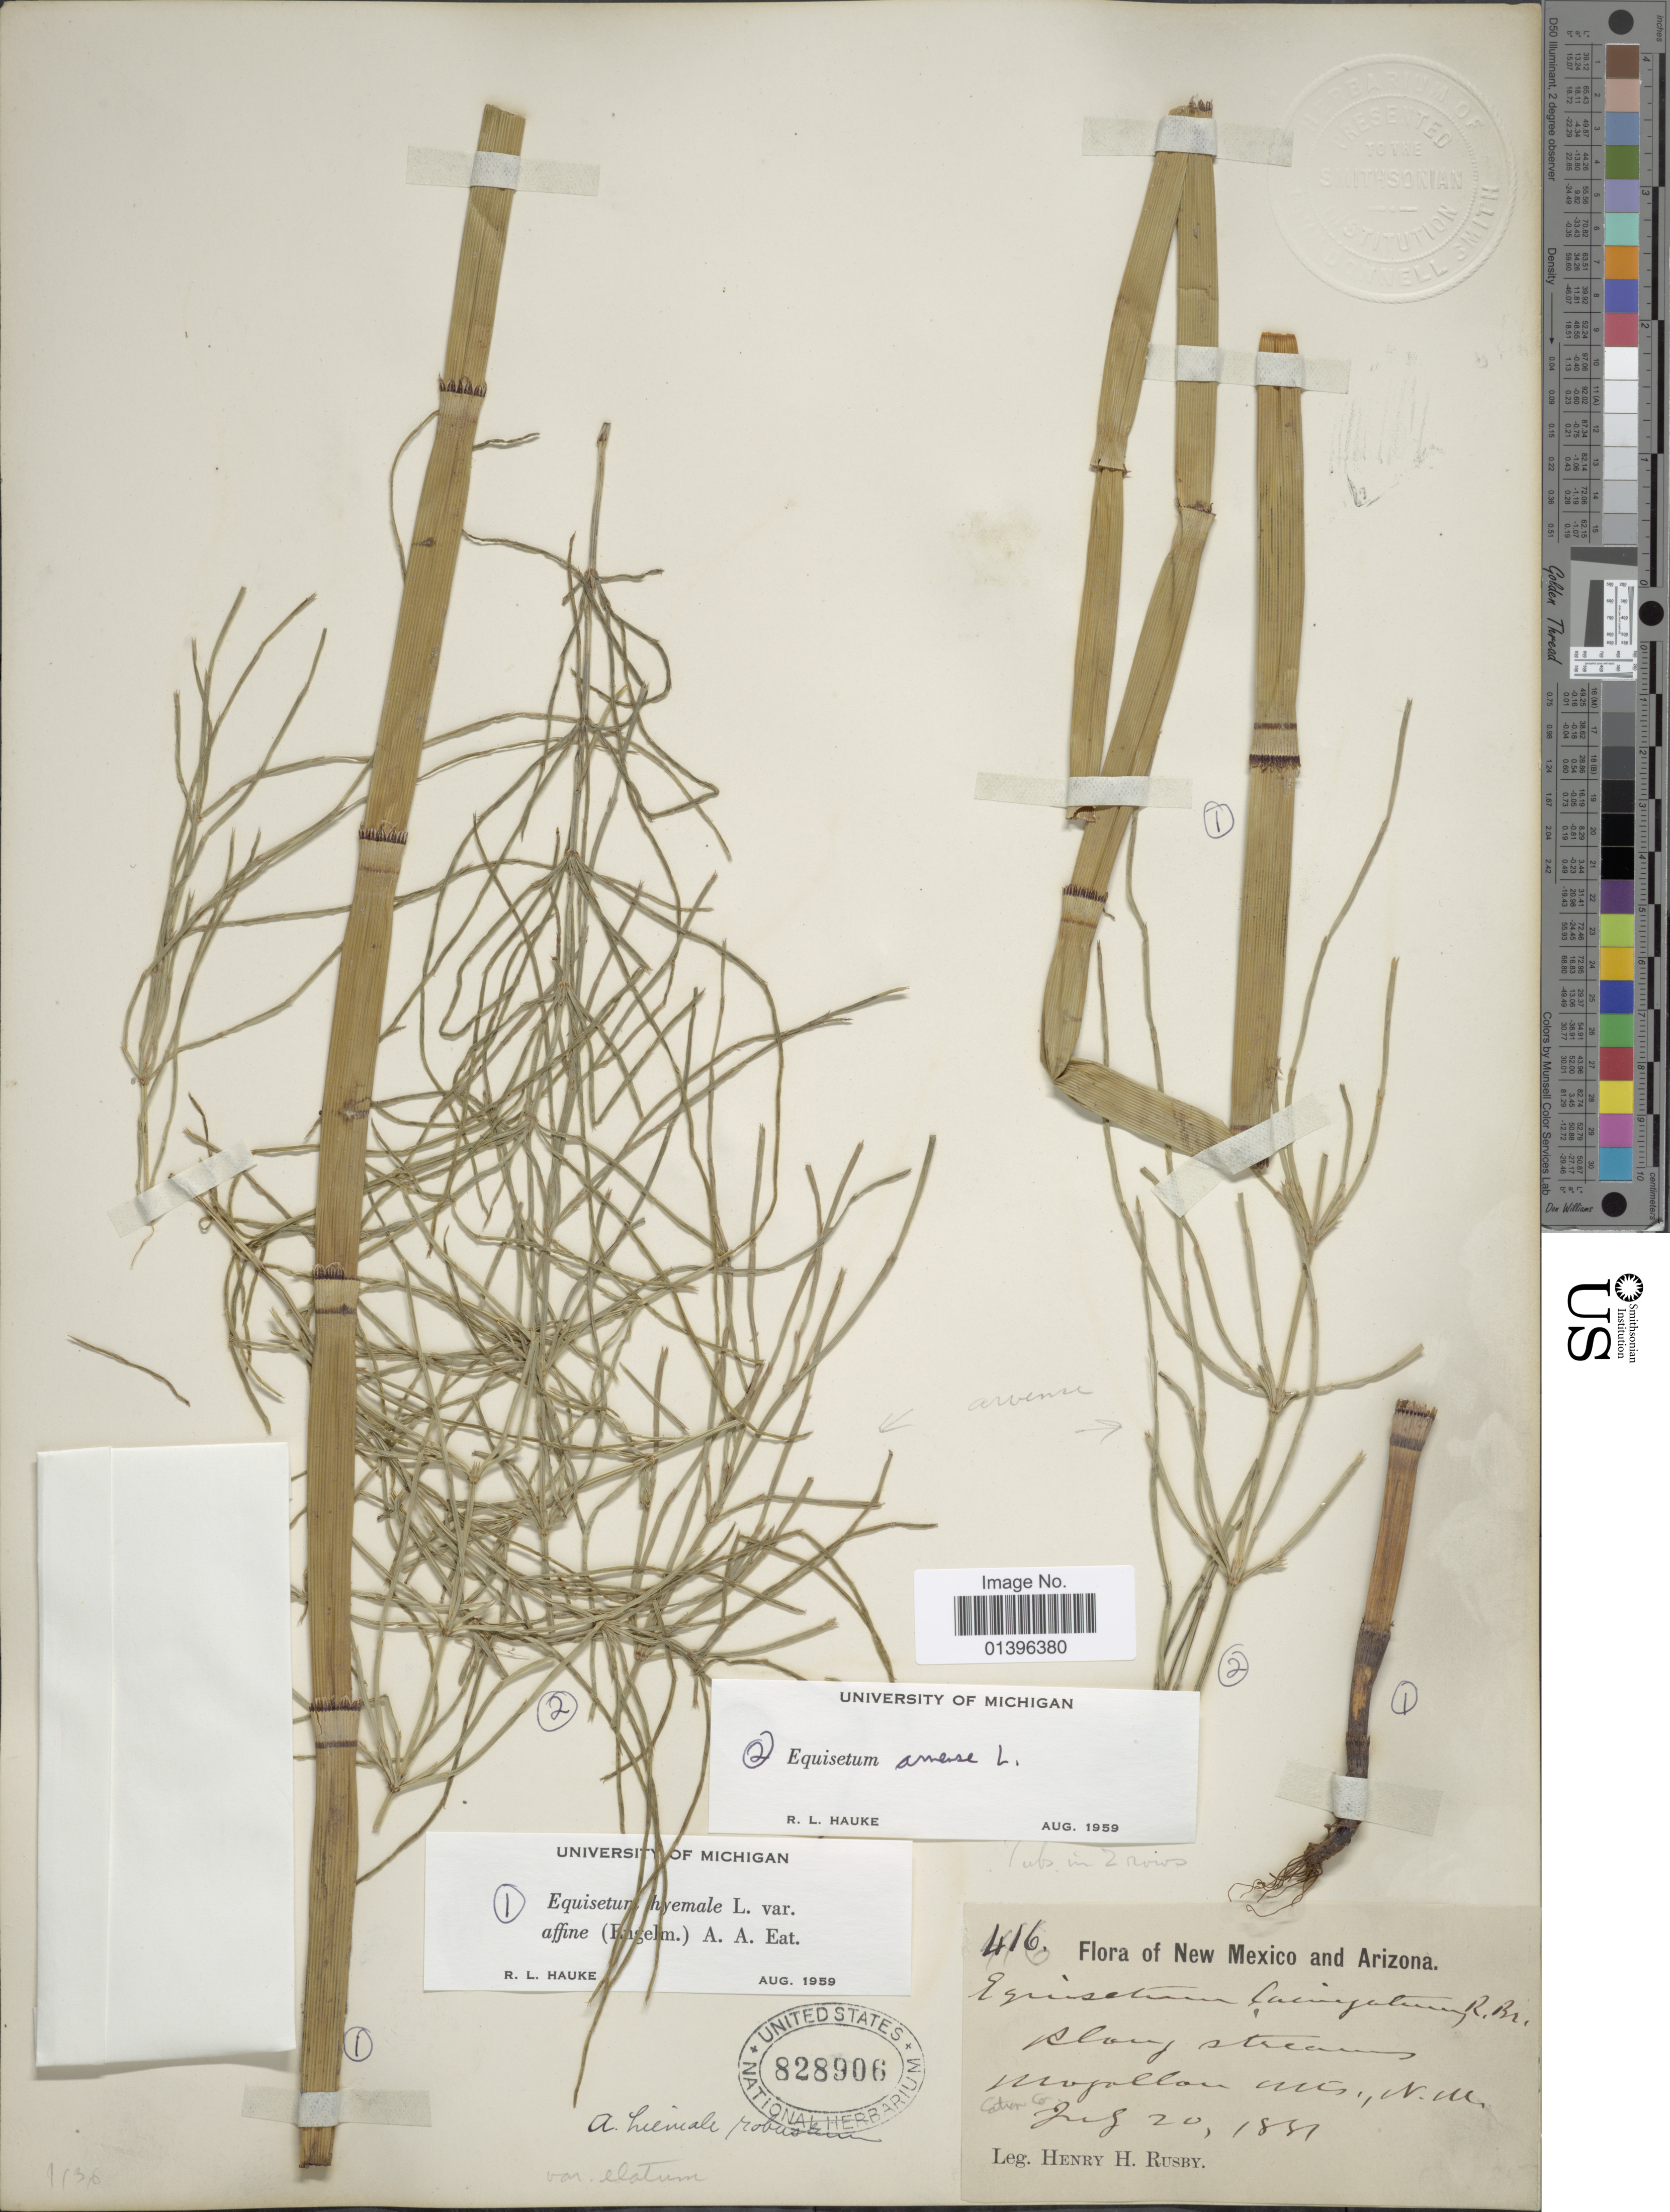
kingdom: Plantae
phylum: Tracheophyta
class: Polypodiopsida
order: Equisetales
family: Equisetaceae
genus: Equisetum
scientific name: Equisetum hyemale var. affine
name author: (Engelm.) A.A. Eaton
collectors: H. H. Rusby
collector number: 416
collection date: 1881-07-20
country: United States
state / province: New Mexico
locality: Mogollon Mts., Carter Co.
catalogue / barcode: US 828906